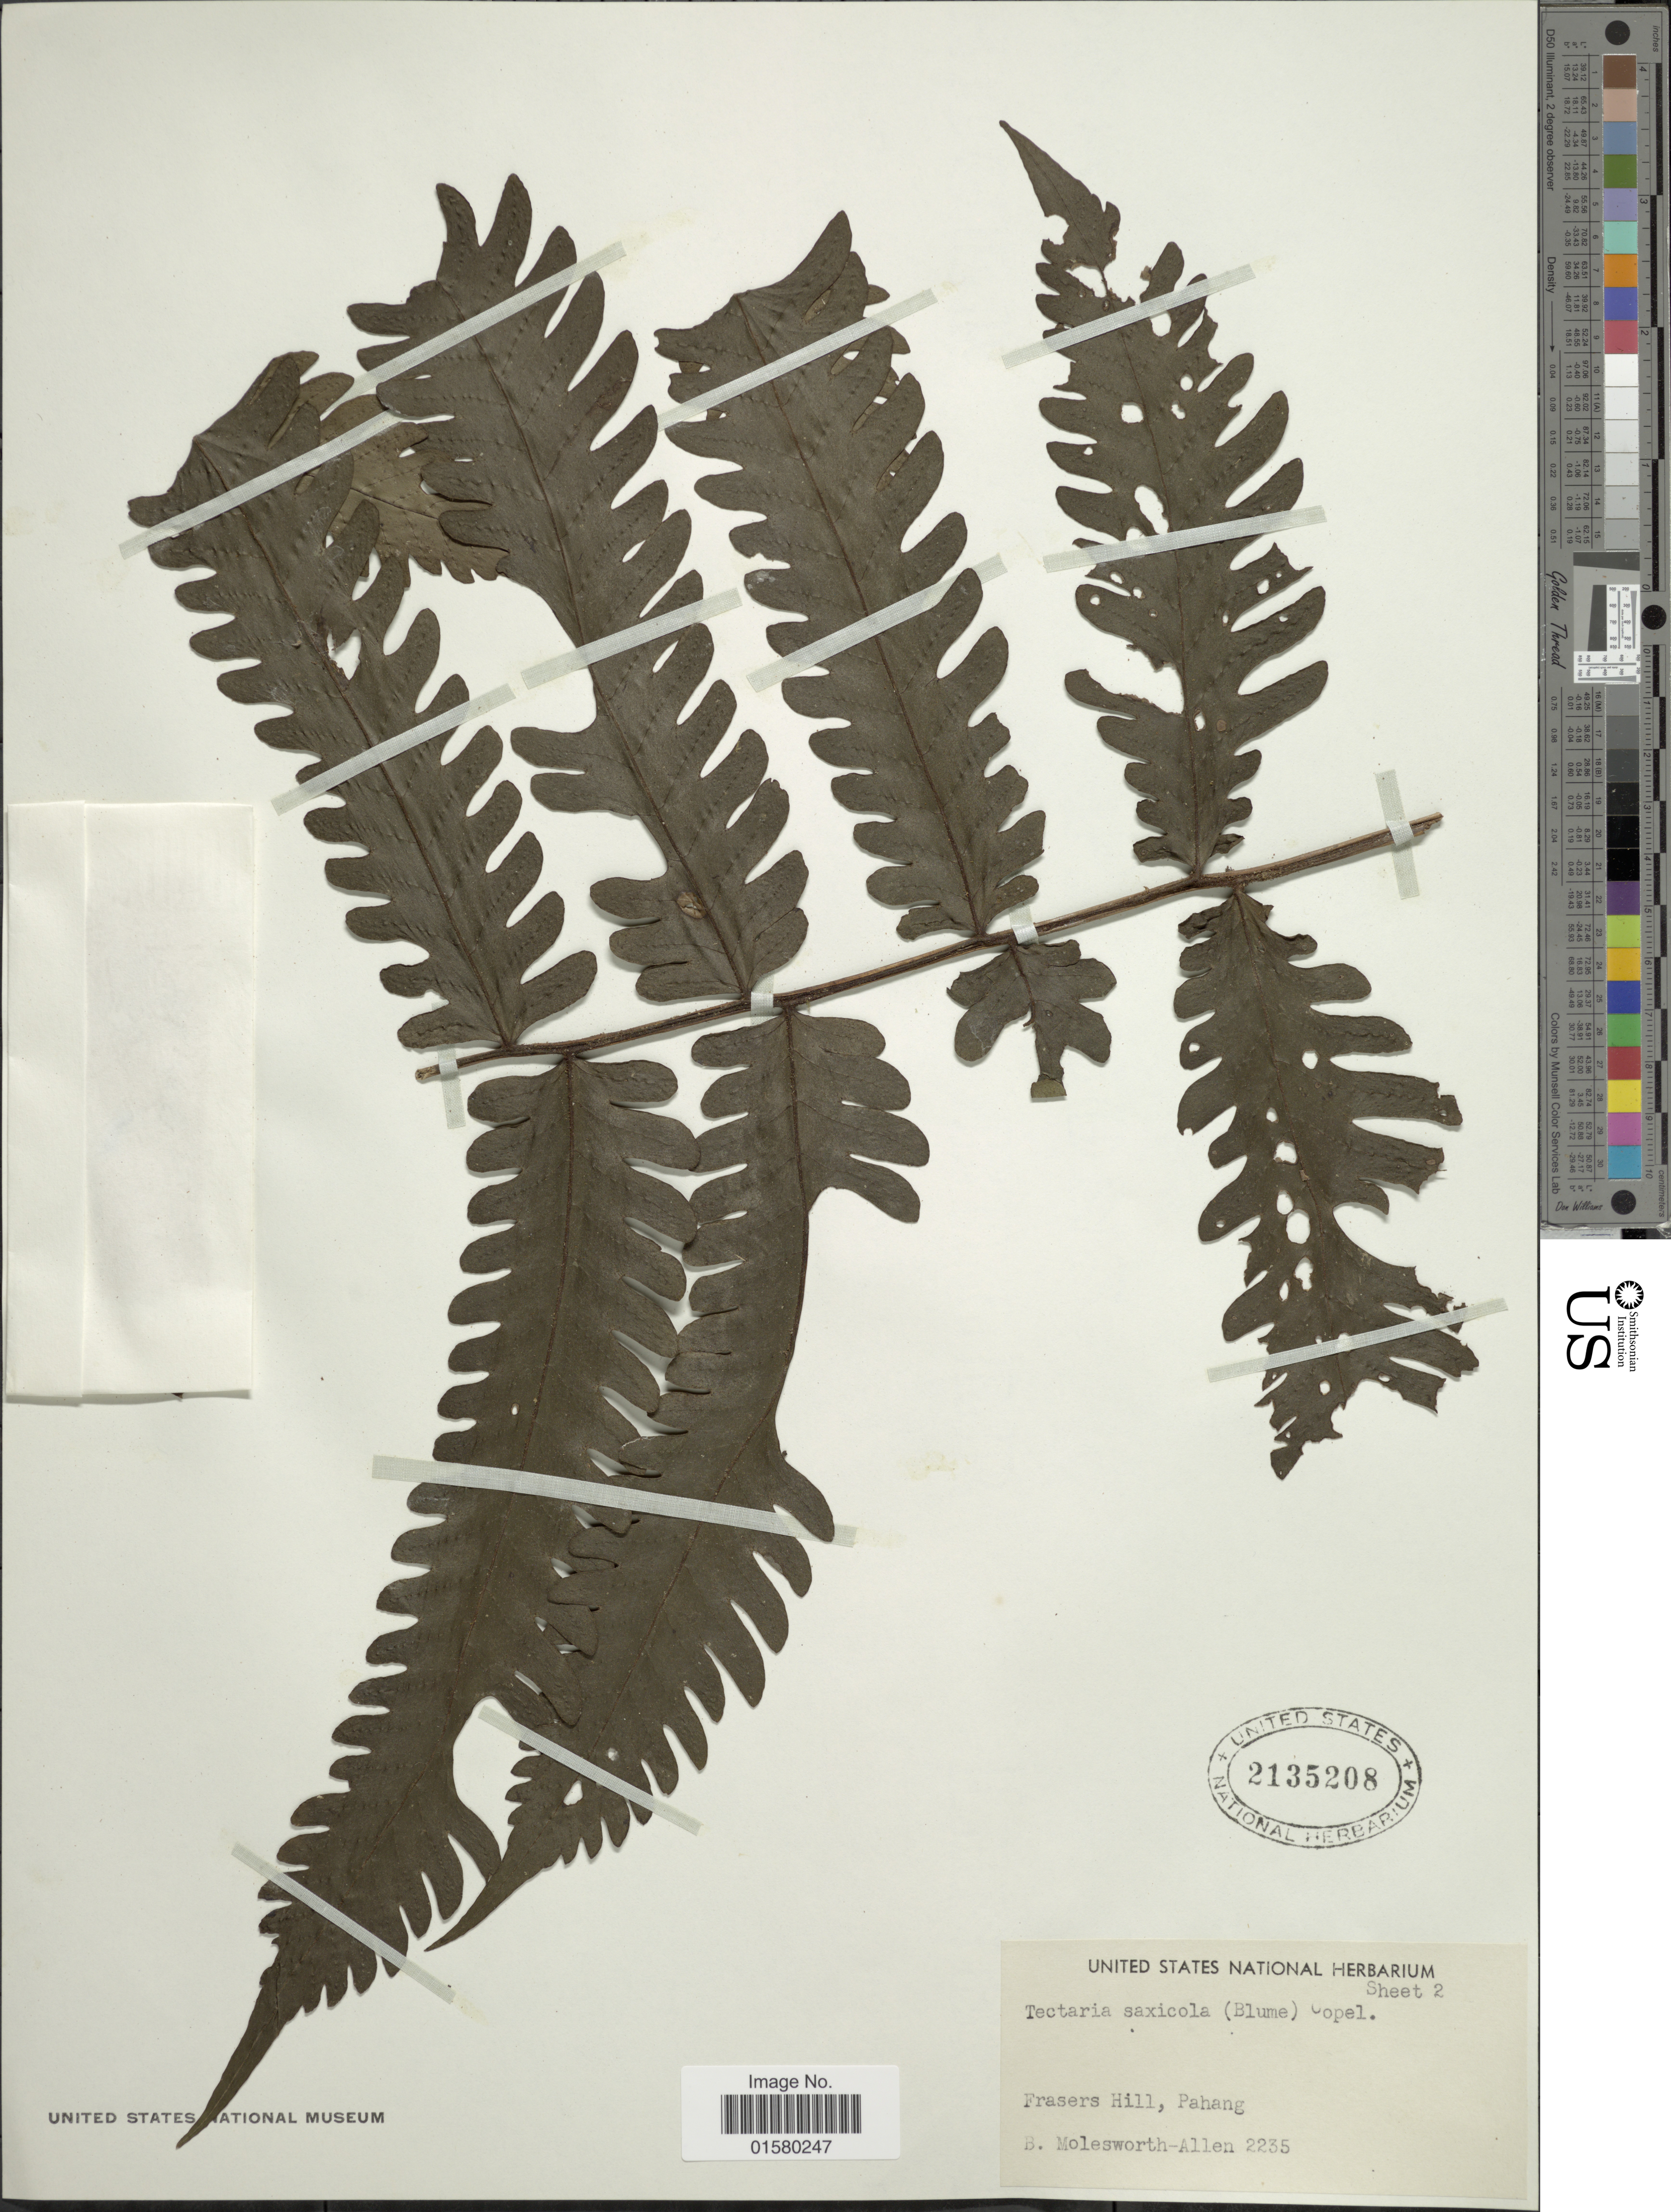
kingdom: Plantae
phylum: Tracheophyta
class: Polypodiopsida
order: Polypodiales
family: Tectariaceae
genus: Tectaria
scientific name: Tectaria gigantea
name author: (Bedd.) Copel.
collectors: B. E. G. Molesworth-Allen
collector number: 2235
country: Malaysia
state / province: Pahang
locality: Frasers Hill, Pahang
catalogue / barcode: US 2135208